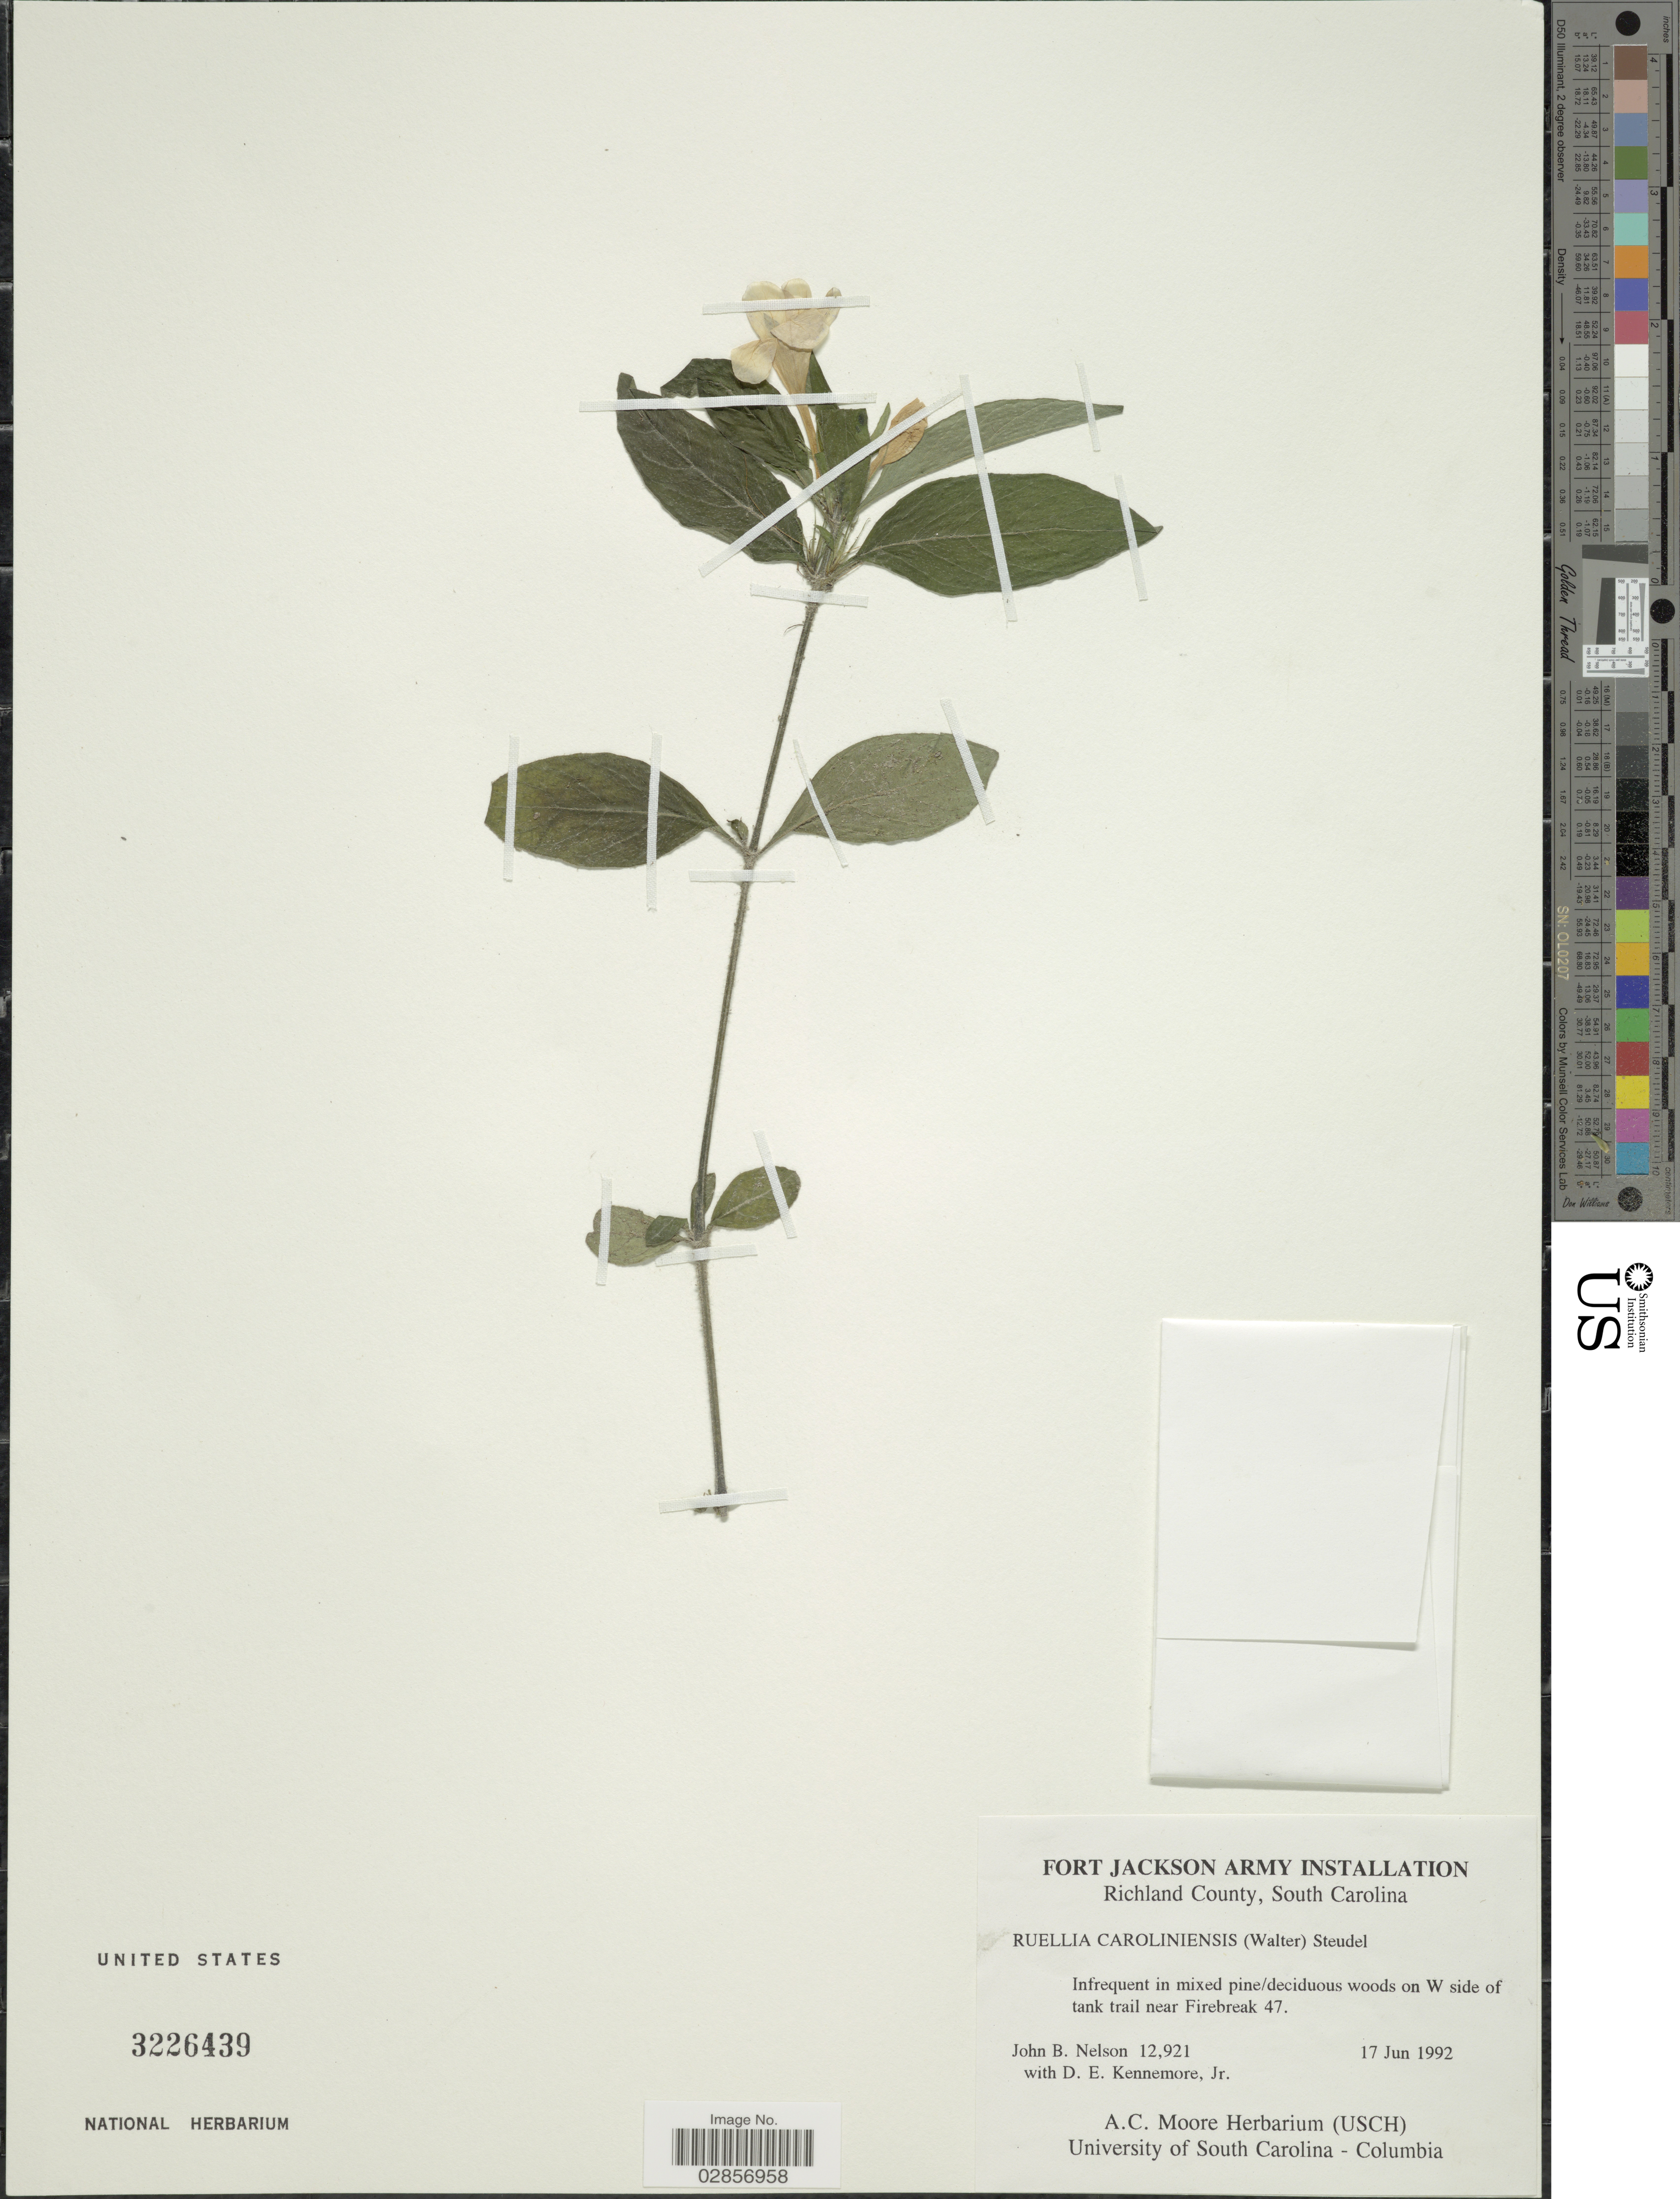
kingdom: Plantae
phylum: Tracheophyta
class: Magnoliopsida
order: Lamiales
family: Acanthaceae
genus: Ruellia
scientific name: Ruellia caroliniensis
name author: (J.F. Gmel.) Steud.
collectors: J. B. Nelson & D. Kennemore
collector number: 12921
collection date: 1992-06-17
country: United States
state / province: South Carolina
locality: Richland County. Infrequent in mixed pine/deciduous woods on W side of tank trail near Firebreak 47.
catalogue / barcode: US 3226439